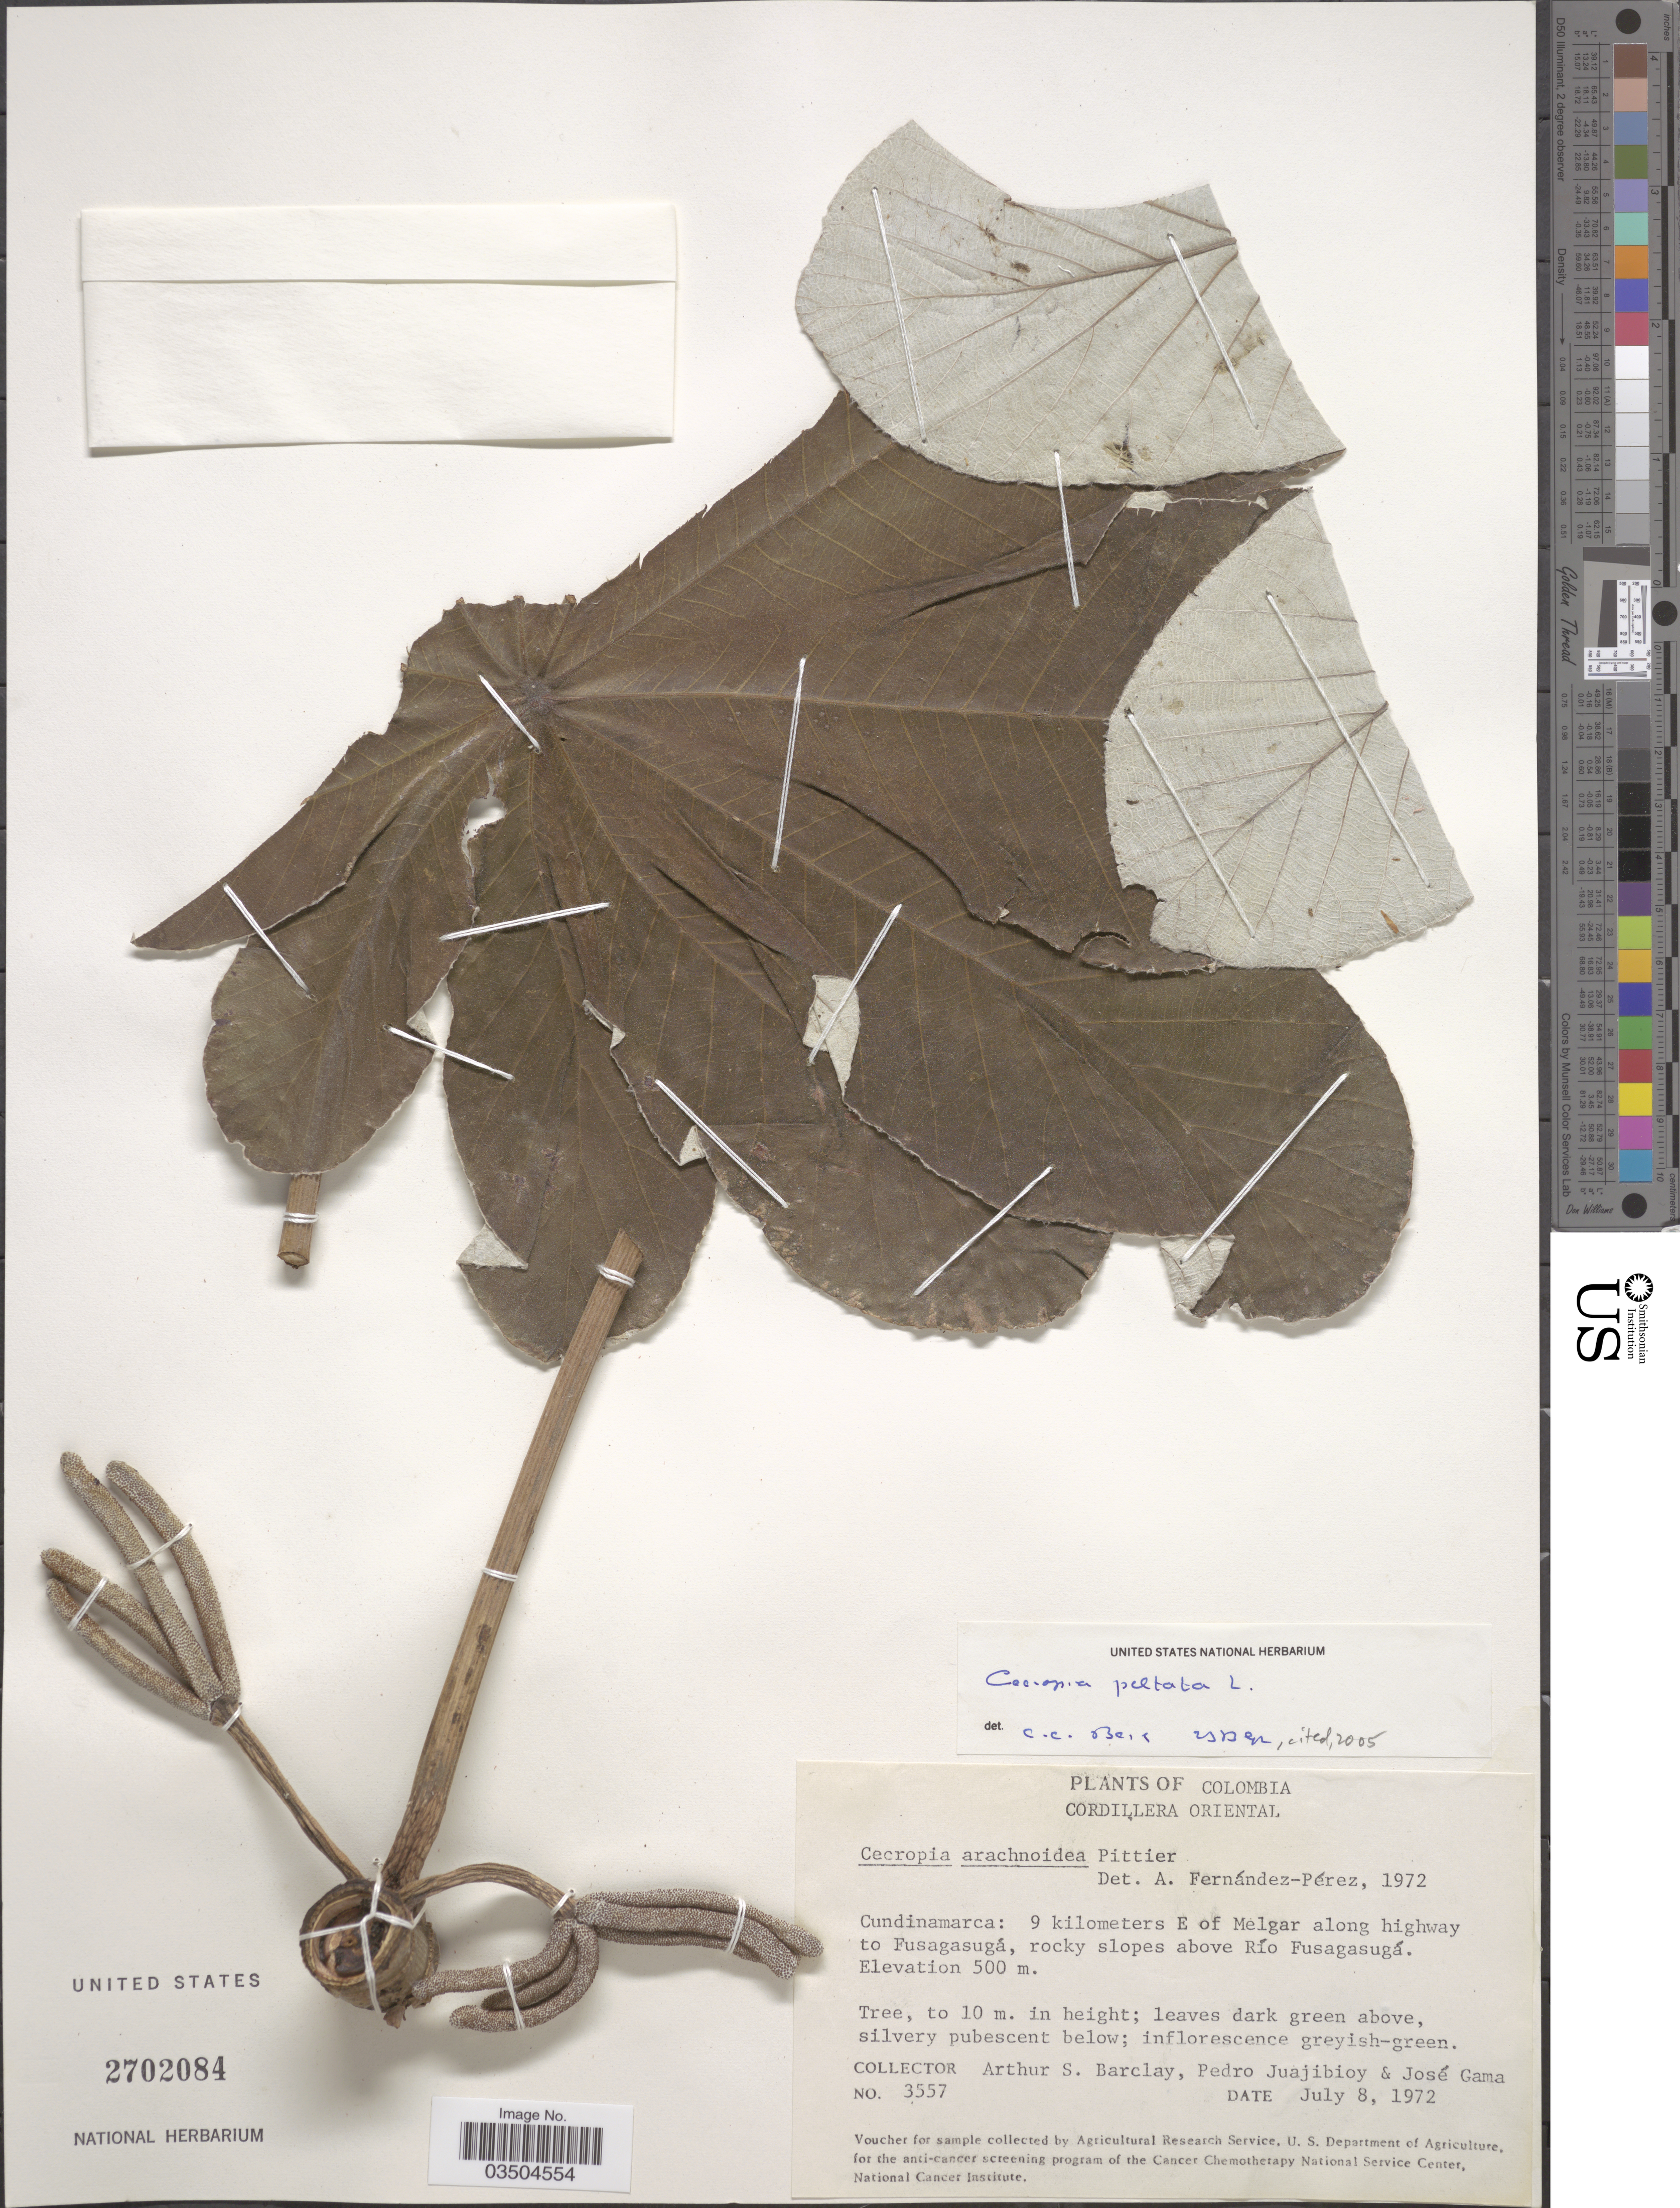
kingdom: Plantae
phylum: Tracheophyta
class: Magnoliopsida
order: Rosales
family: Urticaceae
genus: Cecropia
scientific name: Cecropia peltata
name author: L.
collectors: A. S. Barclay, P. Juajibioy & J. Gama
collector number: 3557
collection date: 1972-07-08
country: Colombia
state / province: Cundinamarca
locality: Cordillera Oriental. 9 kilometers E of Melgar along highway to Fusagasugá, rocky slopes above Río Fusagasugá.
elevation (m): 500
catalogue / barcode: US 2702084